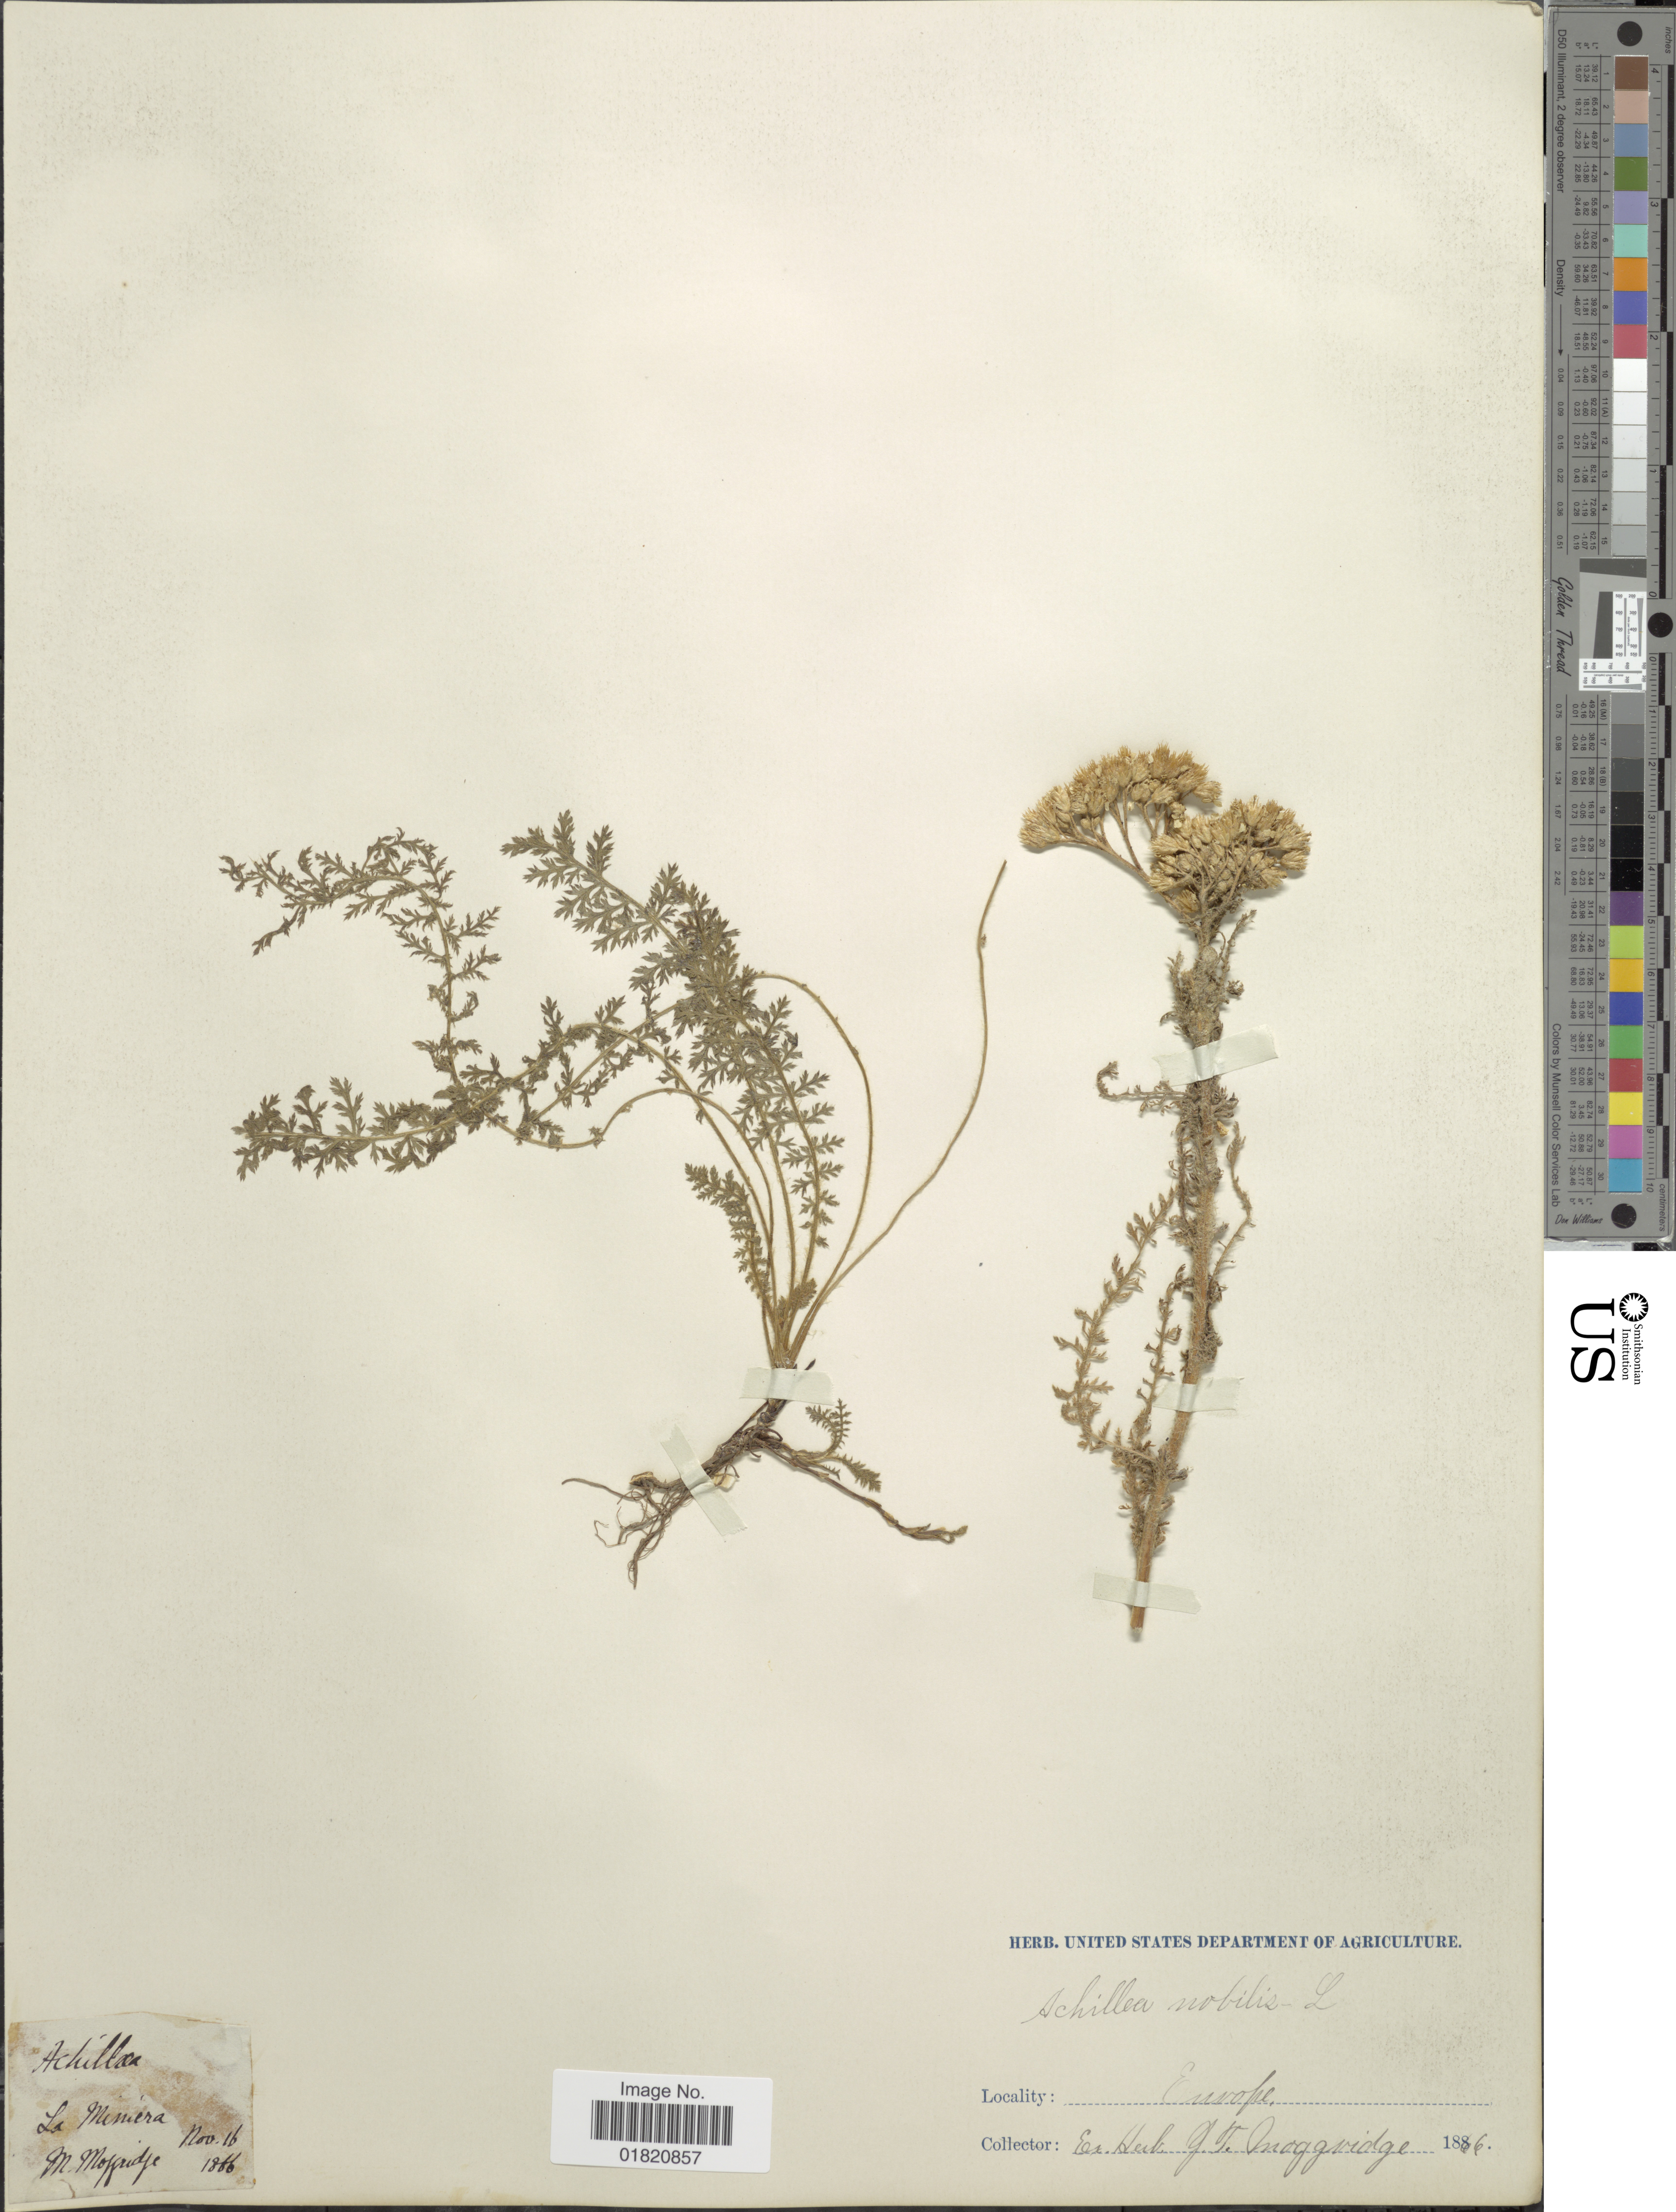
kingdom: Plantae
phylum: Tracheophyta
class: Magnoliopsida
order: Asterales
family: Asteraceae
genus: Achillea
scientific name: Achillea nobilis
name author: L.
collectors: M. Moggridge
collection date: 1866-11-16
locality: Europe. La Mimera